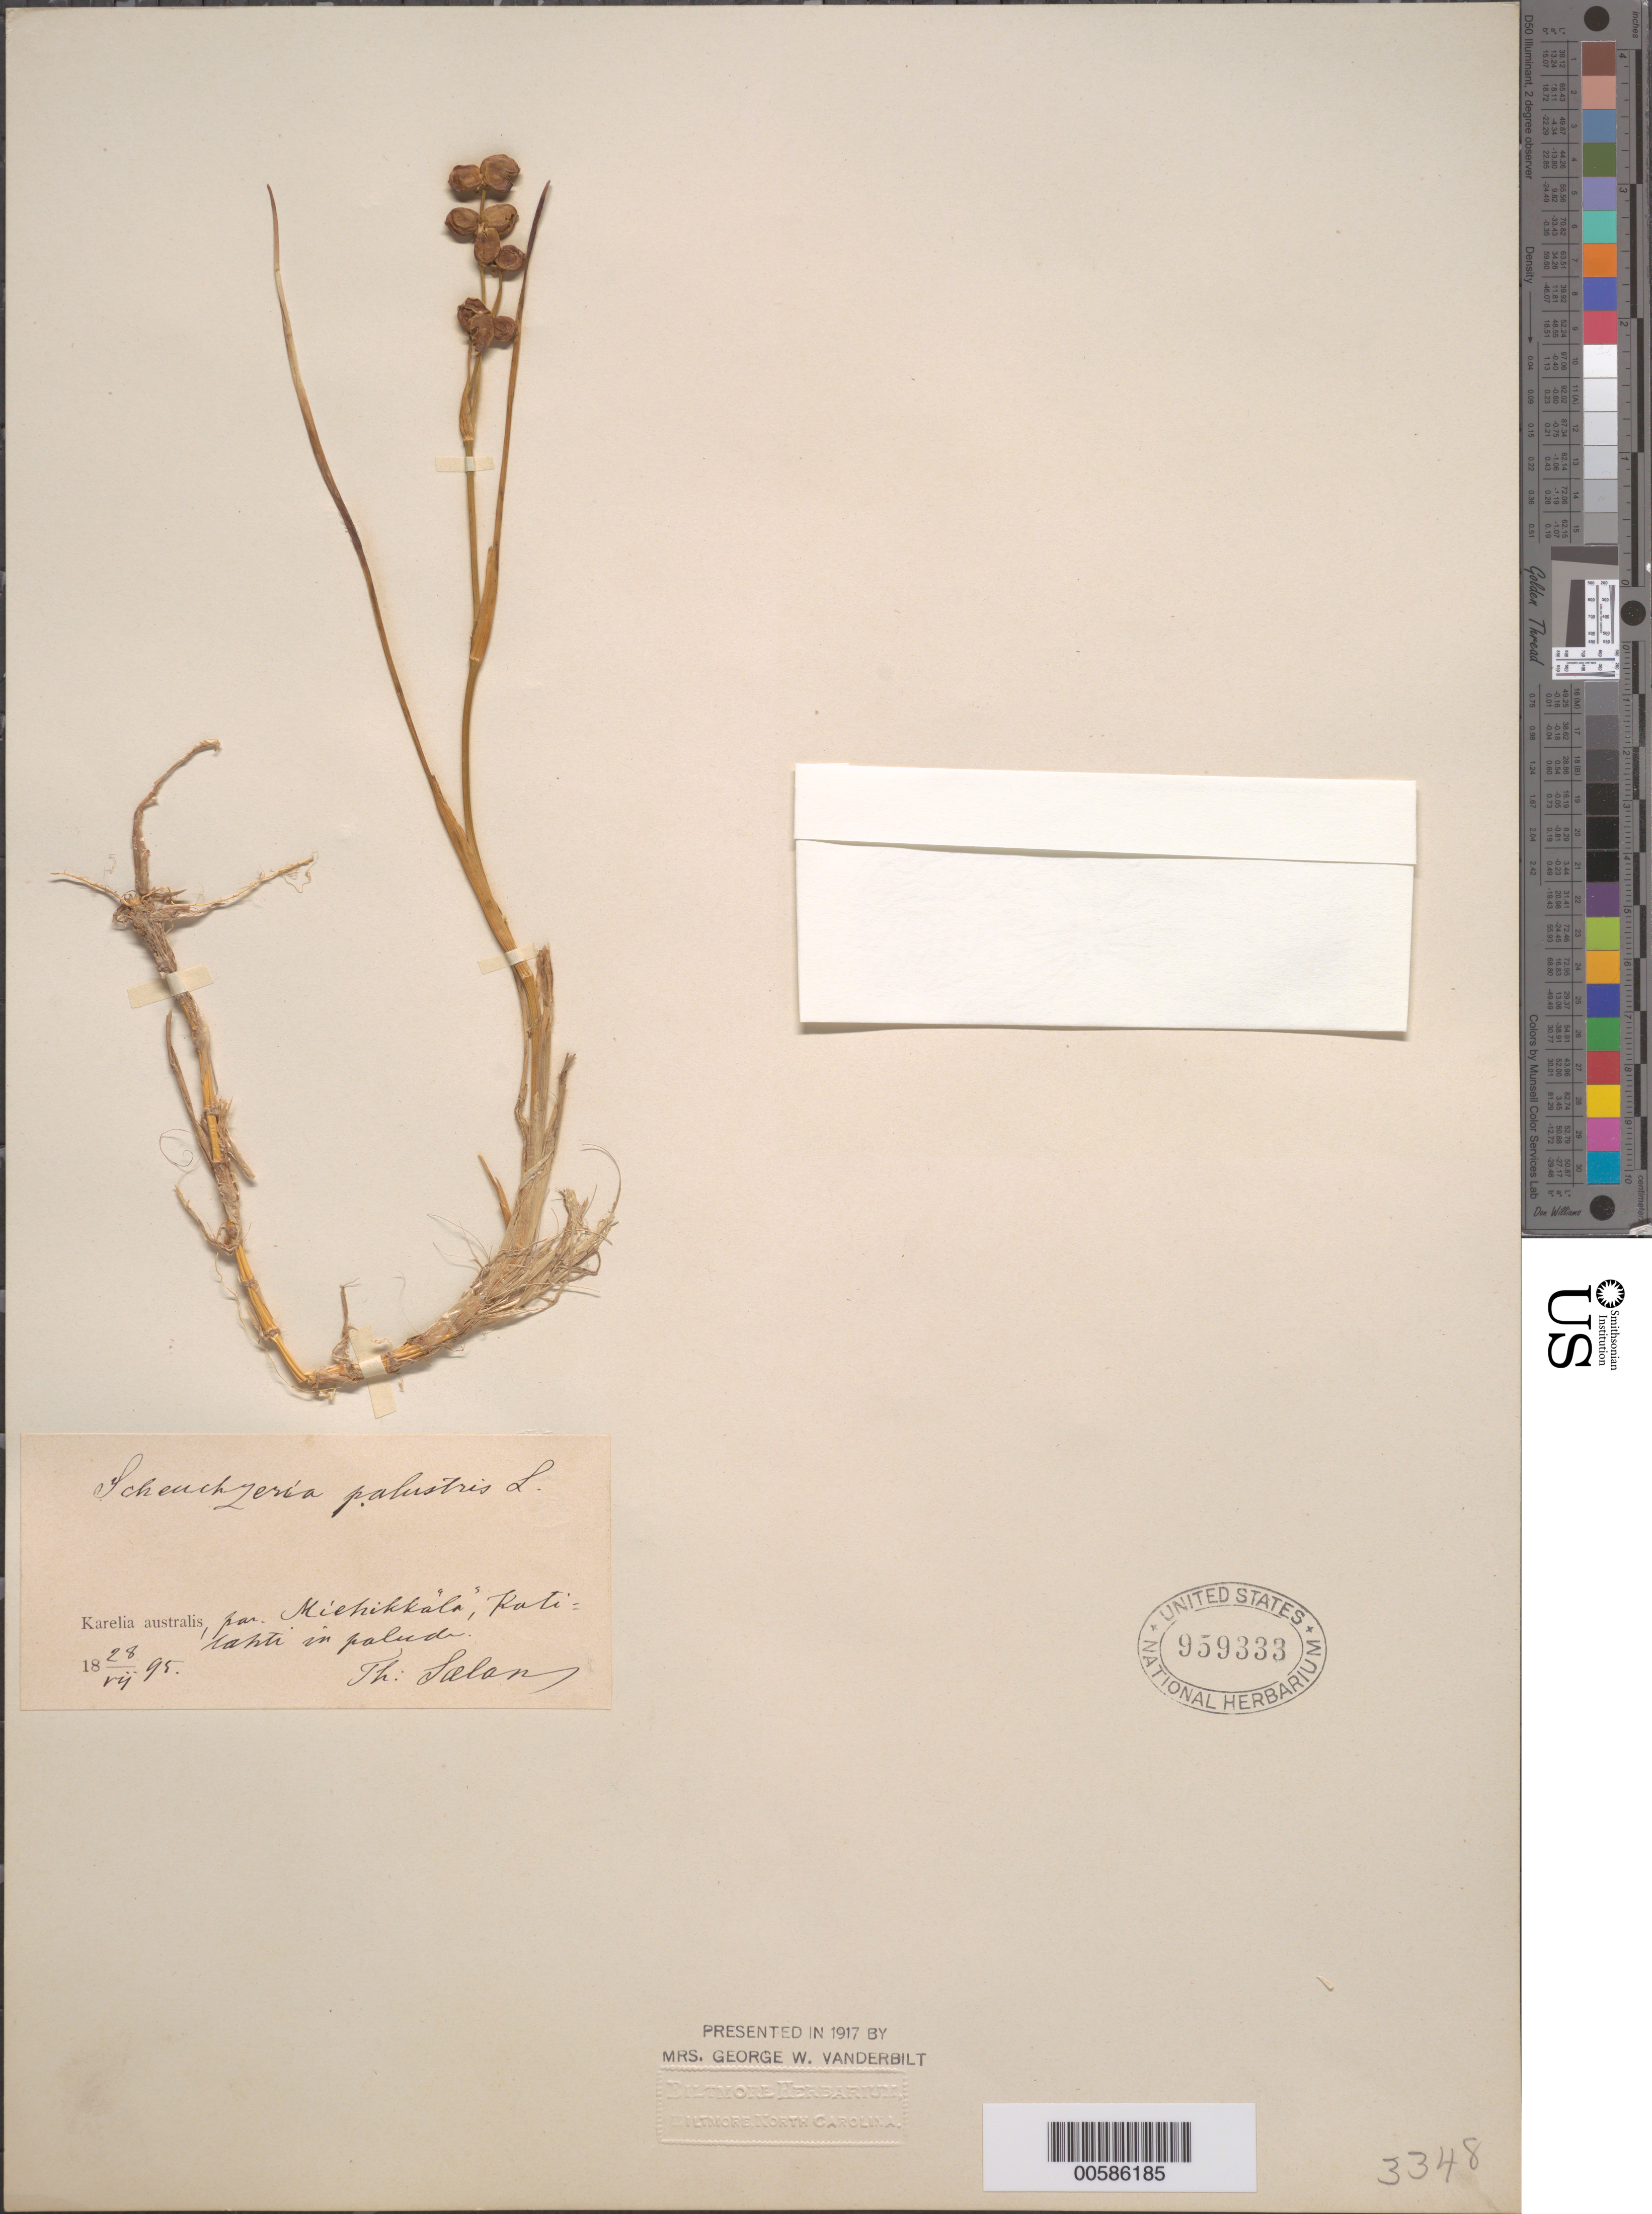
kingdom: Plantae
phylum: Tracheophyta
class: Liliopsida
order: Alismatales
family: Scheuchzeriaceae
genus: Scheuchzeria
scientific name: Scheuchzeria palustris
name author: L.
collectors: T. Salan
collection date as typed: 28 Jul 1895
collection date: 1895-07-28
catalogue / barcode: US 959333